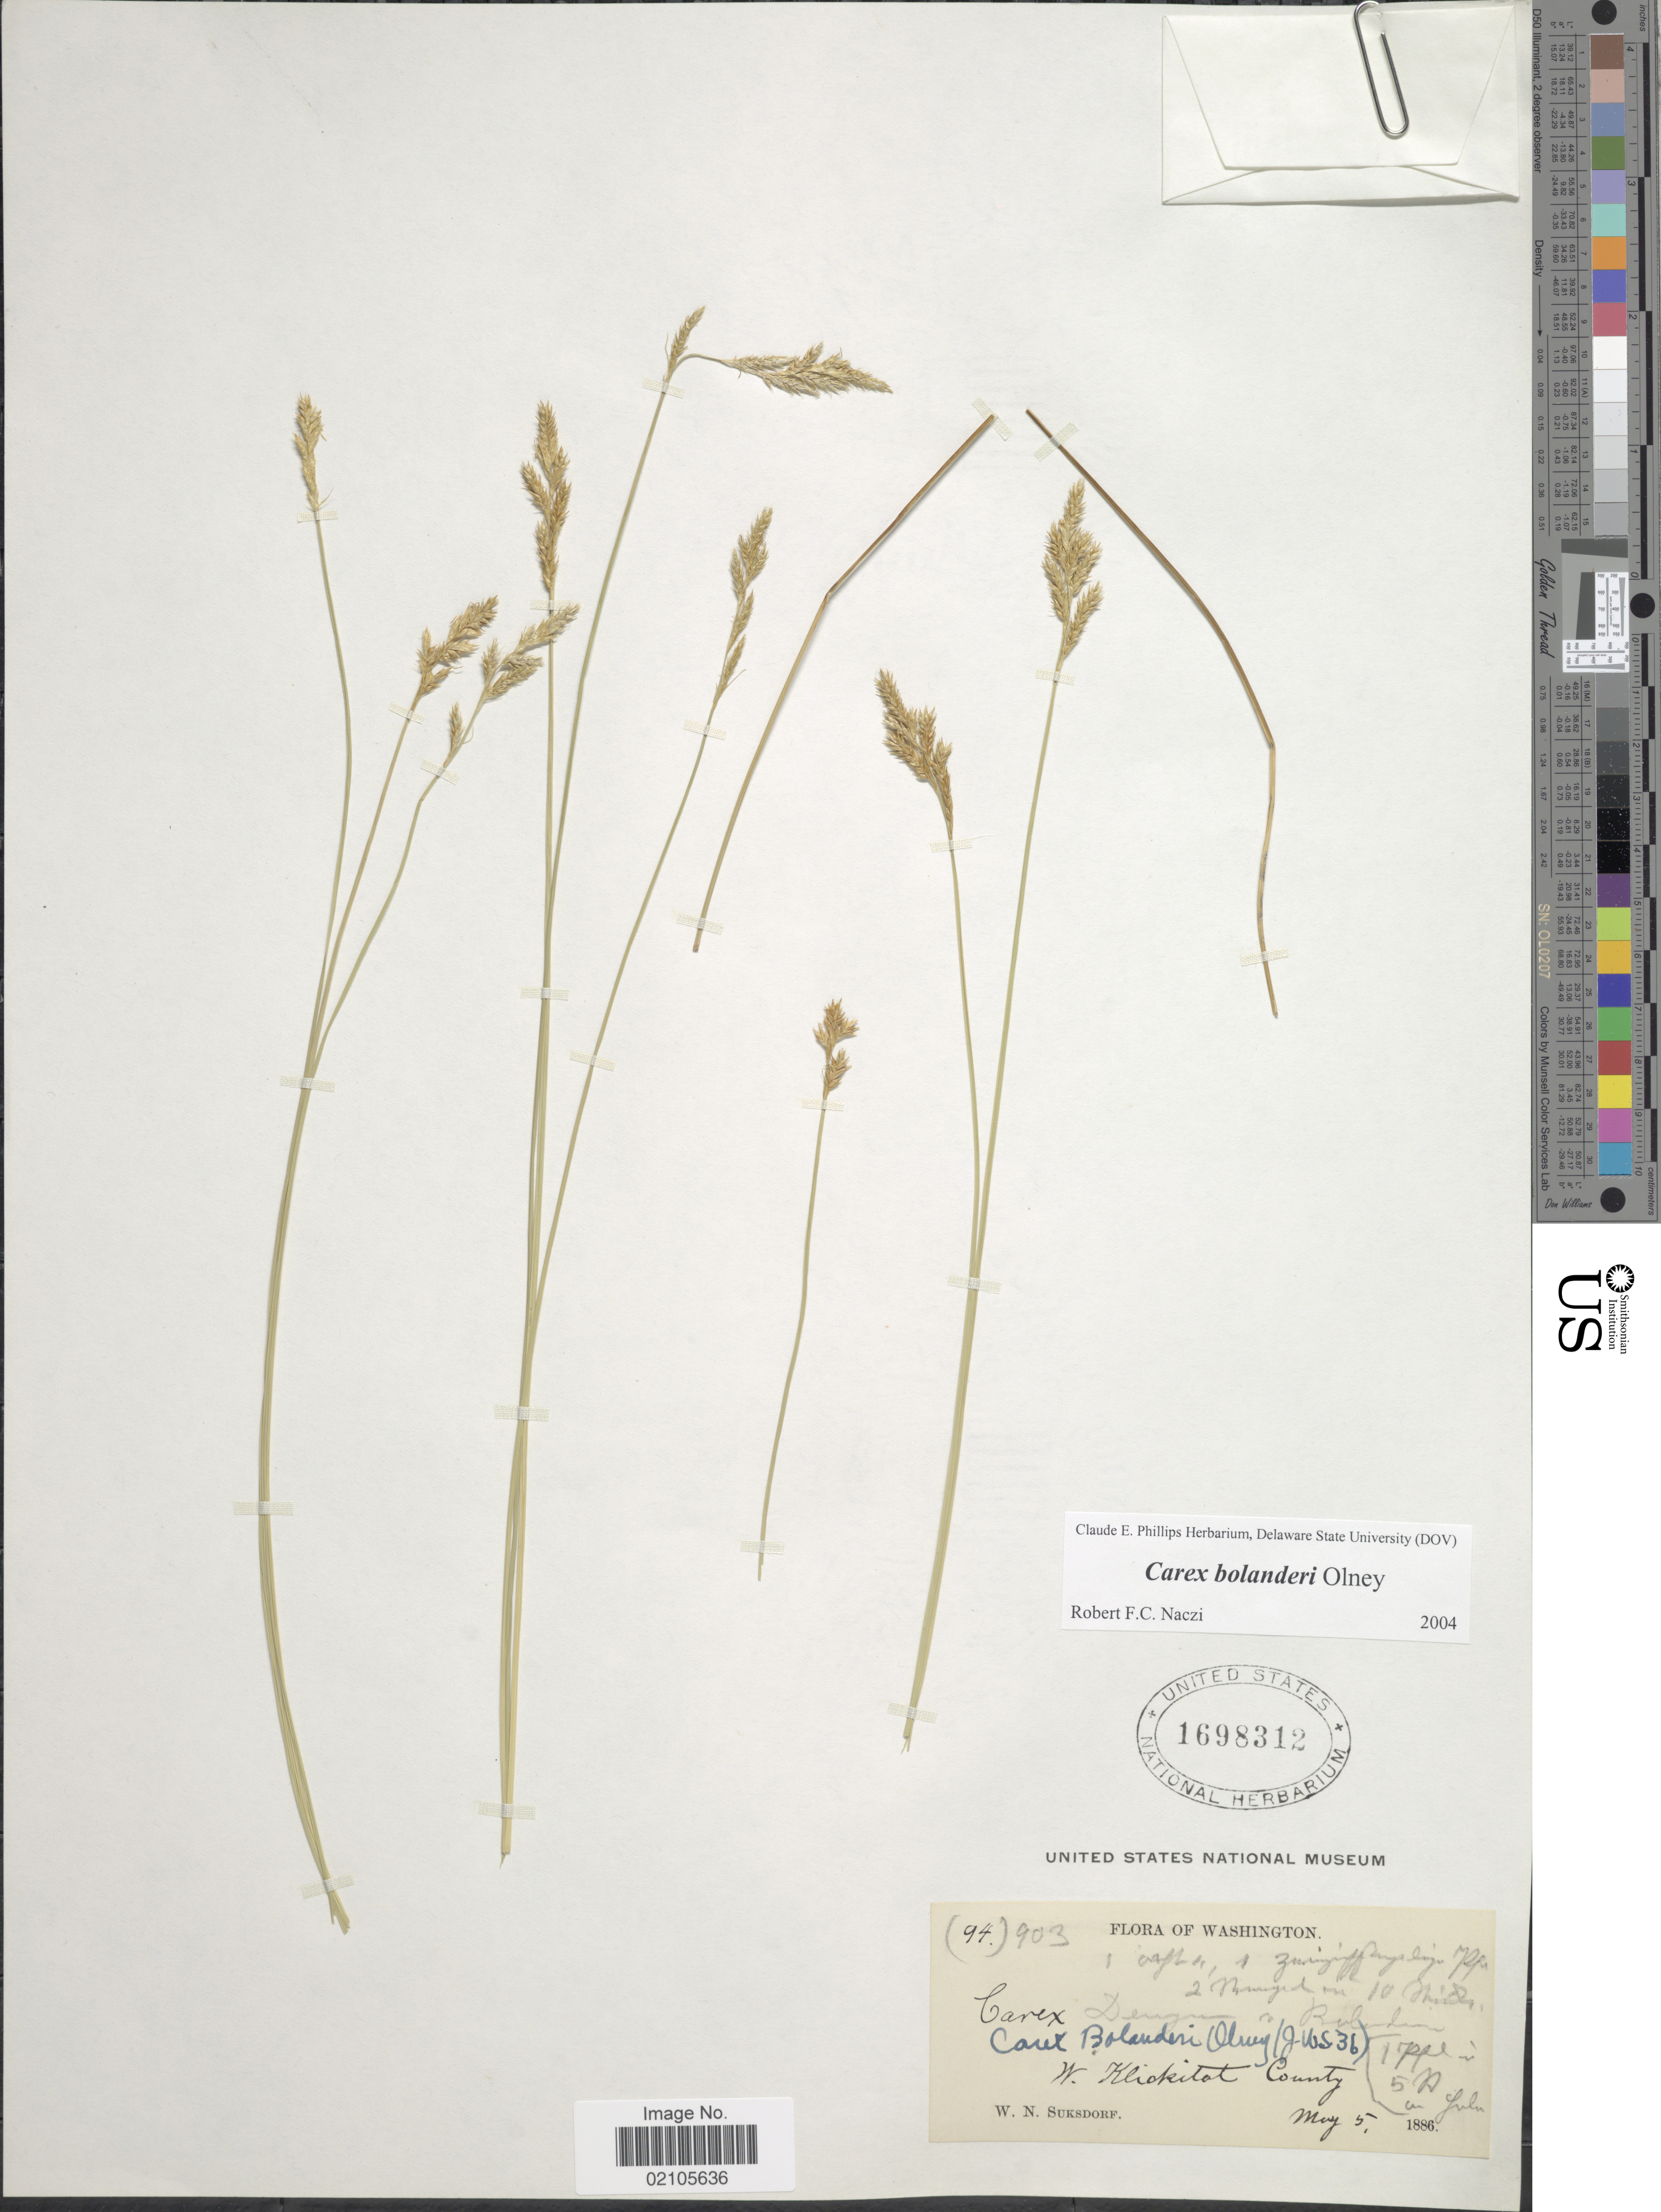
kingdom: Plantae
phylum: Tracheophyta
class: Liliopsida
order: Poales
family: Cyperaceae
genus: Carex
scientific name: Carex bolanderi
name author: Olney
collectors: W. N. Suksdorf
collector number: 94/903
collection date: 1886-05-05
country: United States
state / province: Washington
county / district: Klickitat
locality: W. Klickitat County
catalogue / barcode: US 1698312